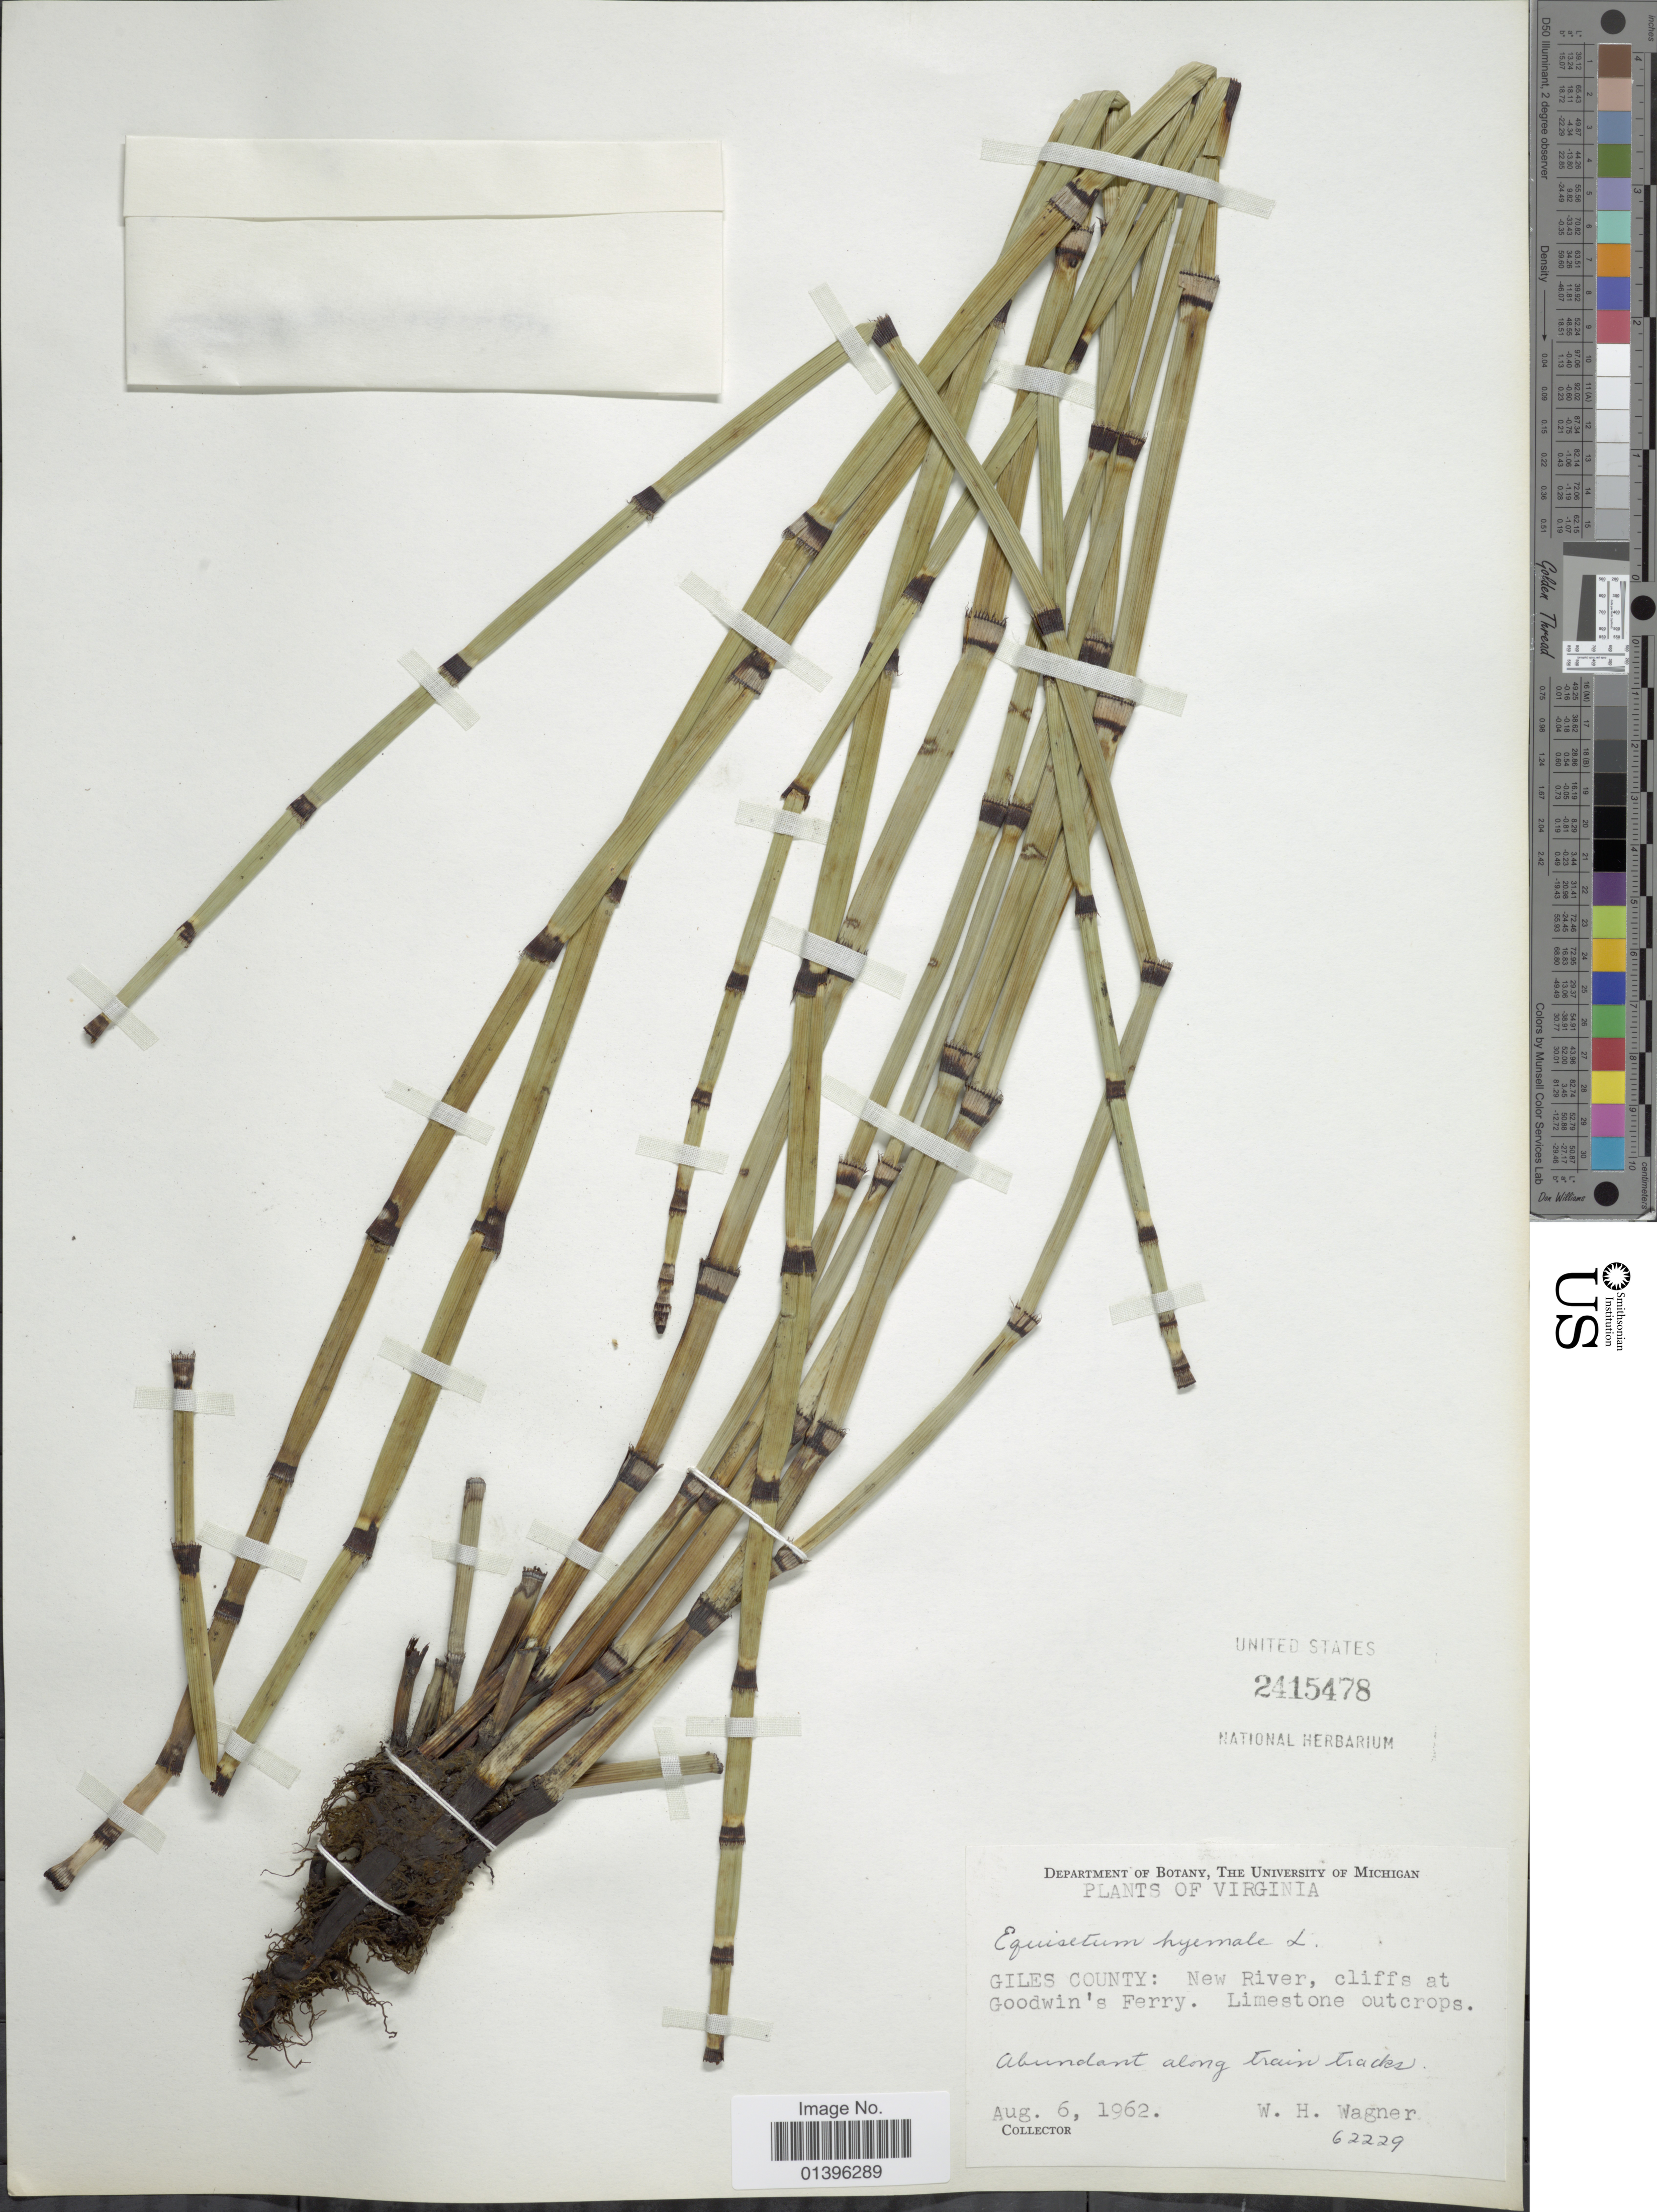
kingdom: Plantae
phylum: Tracheophyta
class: Polypodiopsida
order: Equisetales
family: Equisetaceae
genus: Equisetum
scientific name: Equisetum hyemale var. affine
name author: (Engelm.) A.A. Eaton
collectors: W. H. Wagner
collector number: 62229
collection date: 1962-08-06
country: United States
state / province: Virginia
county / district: Giles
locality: New River, cliffs at Goodwin's Ferry.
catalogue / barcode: US 2415478